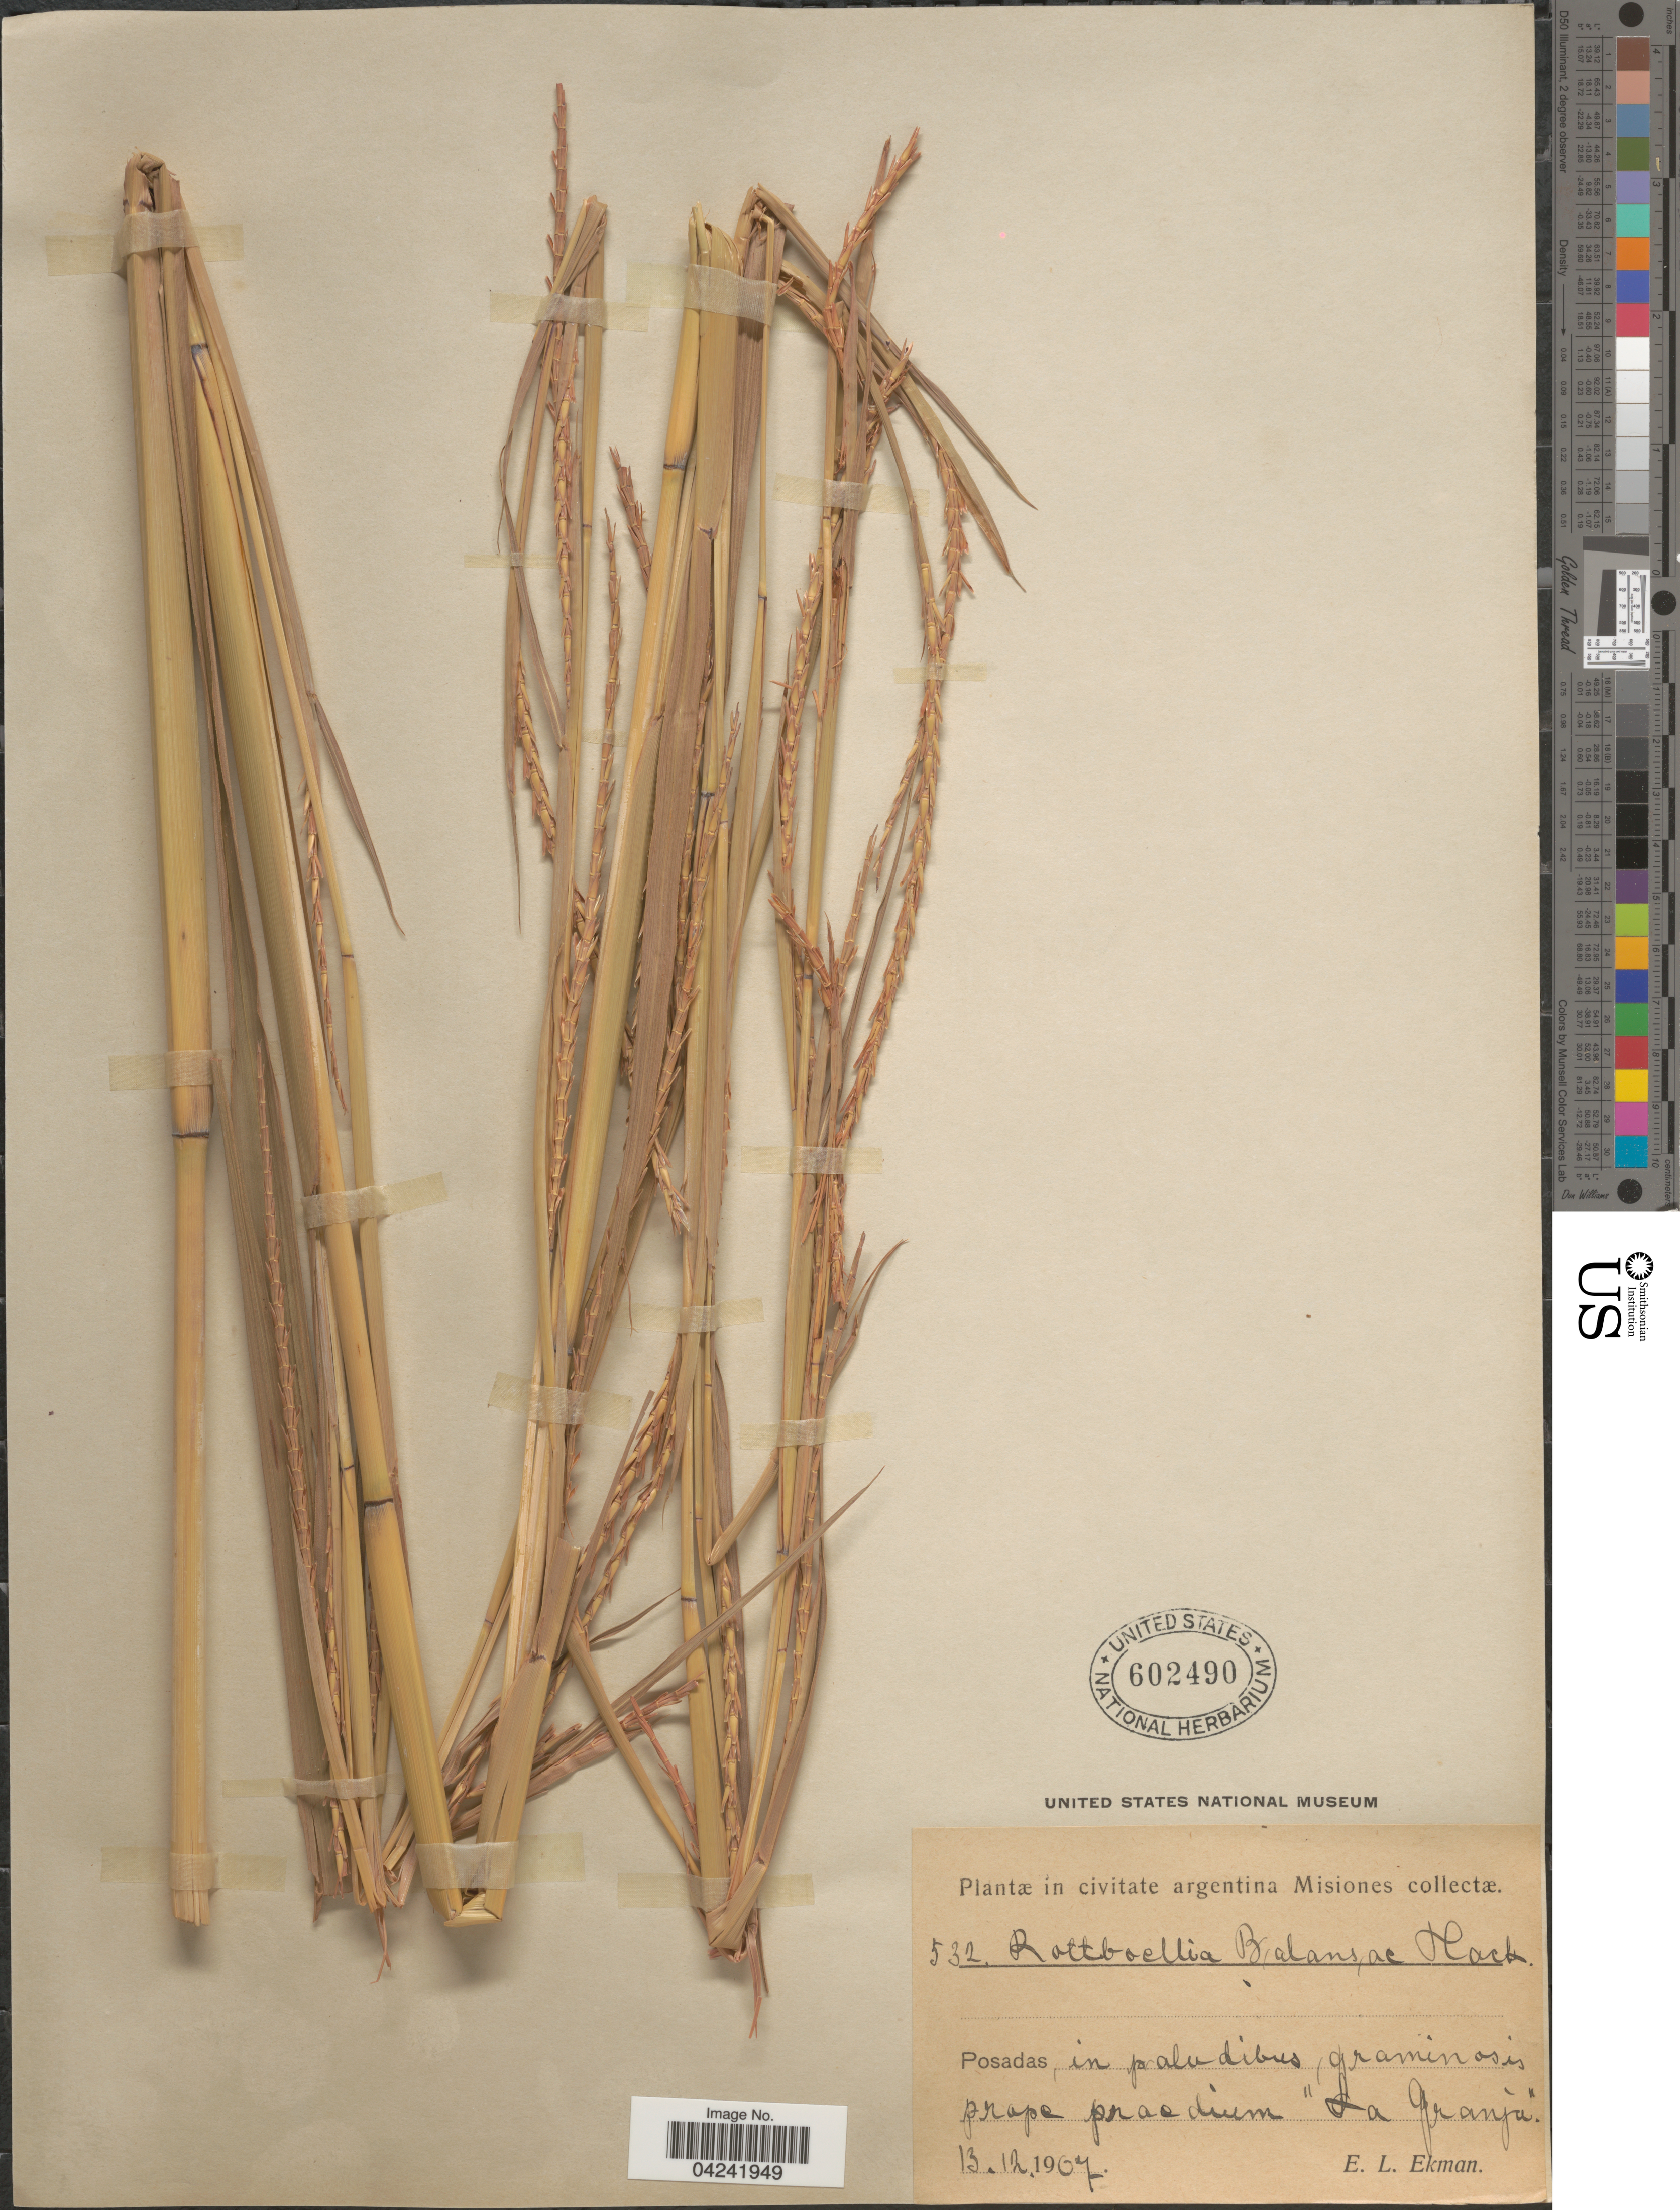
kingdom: Plantae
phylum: Tracheophyta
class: Liliopsida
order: Poales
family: Poaceae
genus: Mnesithea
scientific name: Mnesithea balansae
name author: (Hack.) de Koning & Sosef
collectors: E. L. Ekman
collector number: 532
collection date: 1907-12-13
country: Argentina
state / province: Misiones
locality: Posadas, in paludibus, graminosis prope praedium "La Granja".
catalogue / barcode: US 602490